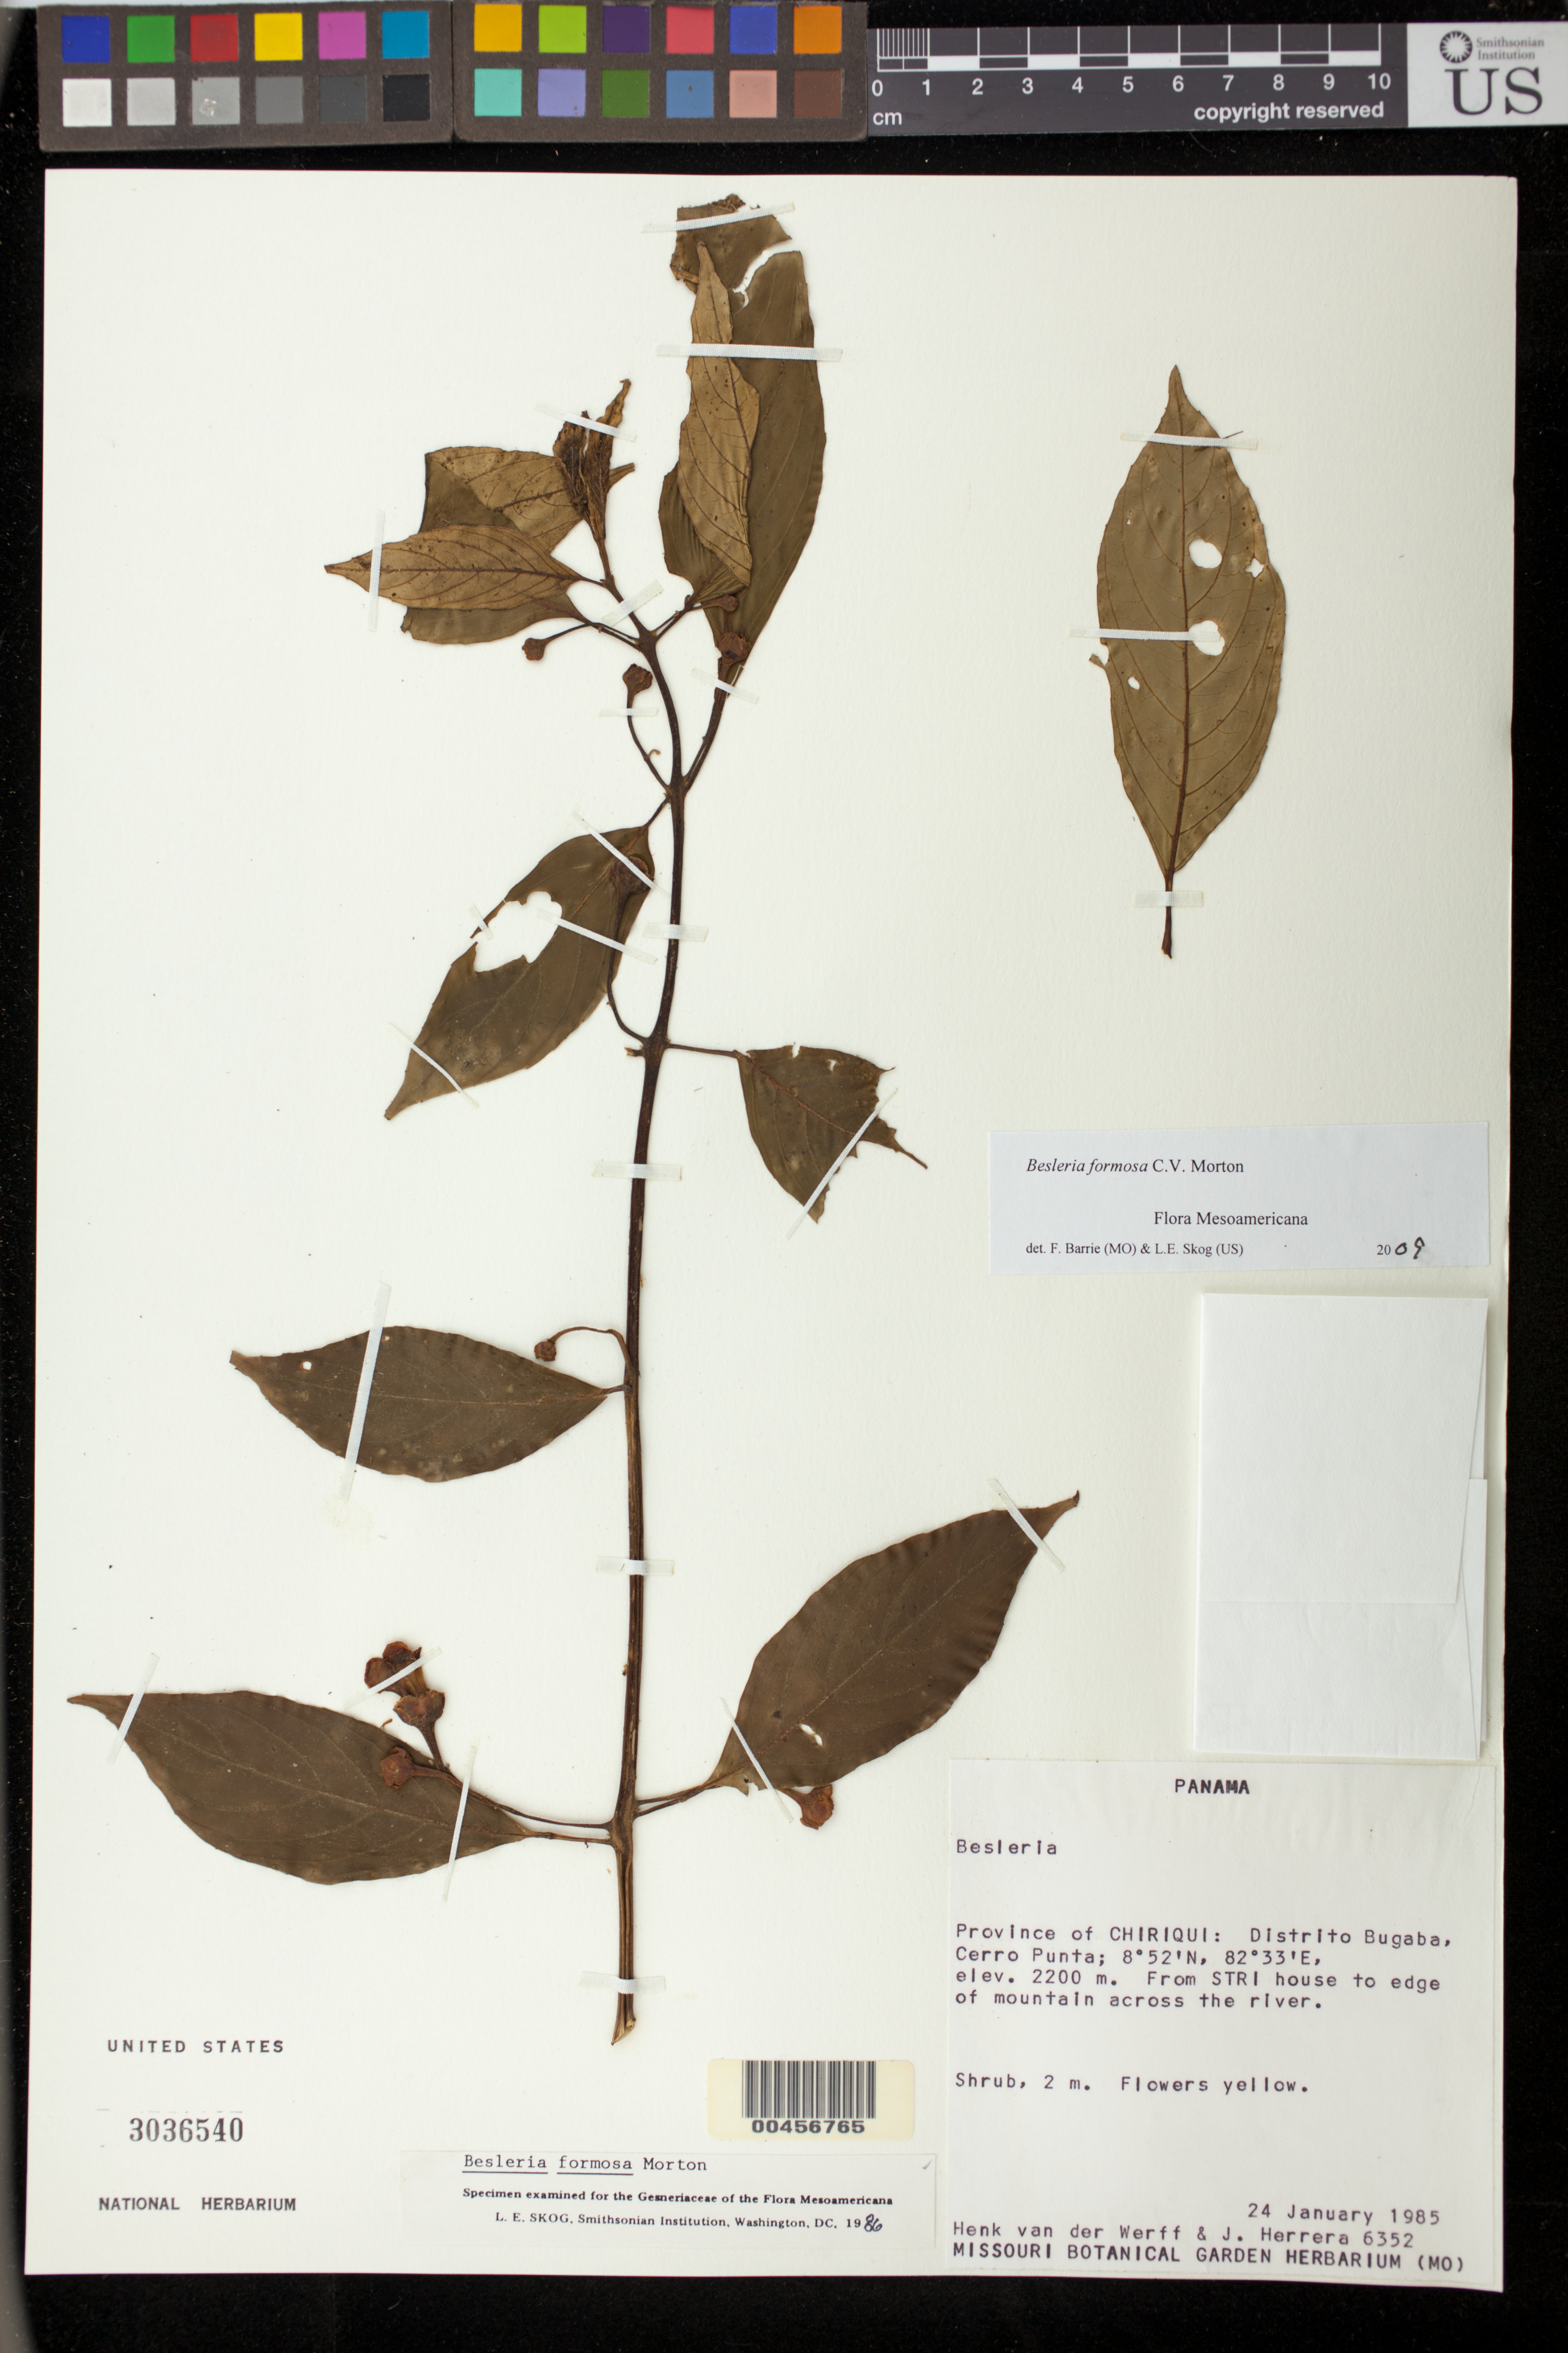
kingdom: Plantae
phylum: Tracheophyta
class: Magnoliopsida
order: Lamiales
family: Gesneriaceae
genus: Besleria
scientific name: Besleria amabilis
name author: C.V. Morton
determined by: Skog, Laurence E.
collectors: H. van der Werff & J. Herrera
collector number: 6352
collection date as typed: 25 Jan 1984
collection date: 1984-01-25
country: Panama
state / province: Chiriquí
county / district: Bugaba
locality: Distrito Bugaba, Cerro Punta; from STRI house to edge of mountain across the river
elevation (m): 2200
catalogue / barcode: US 3036540